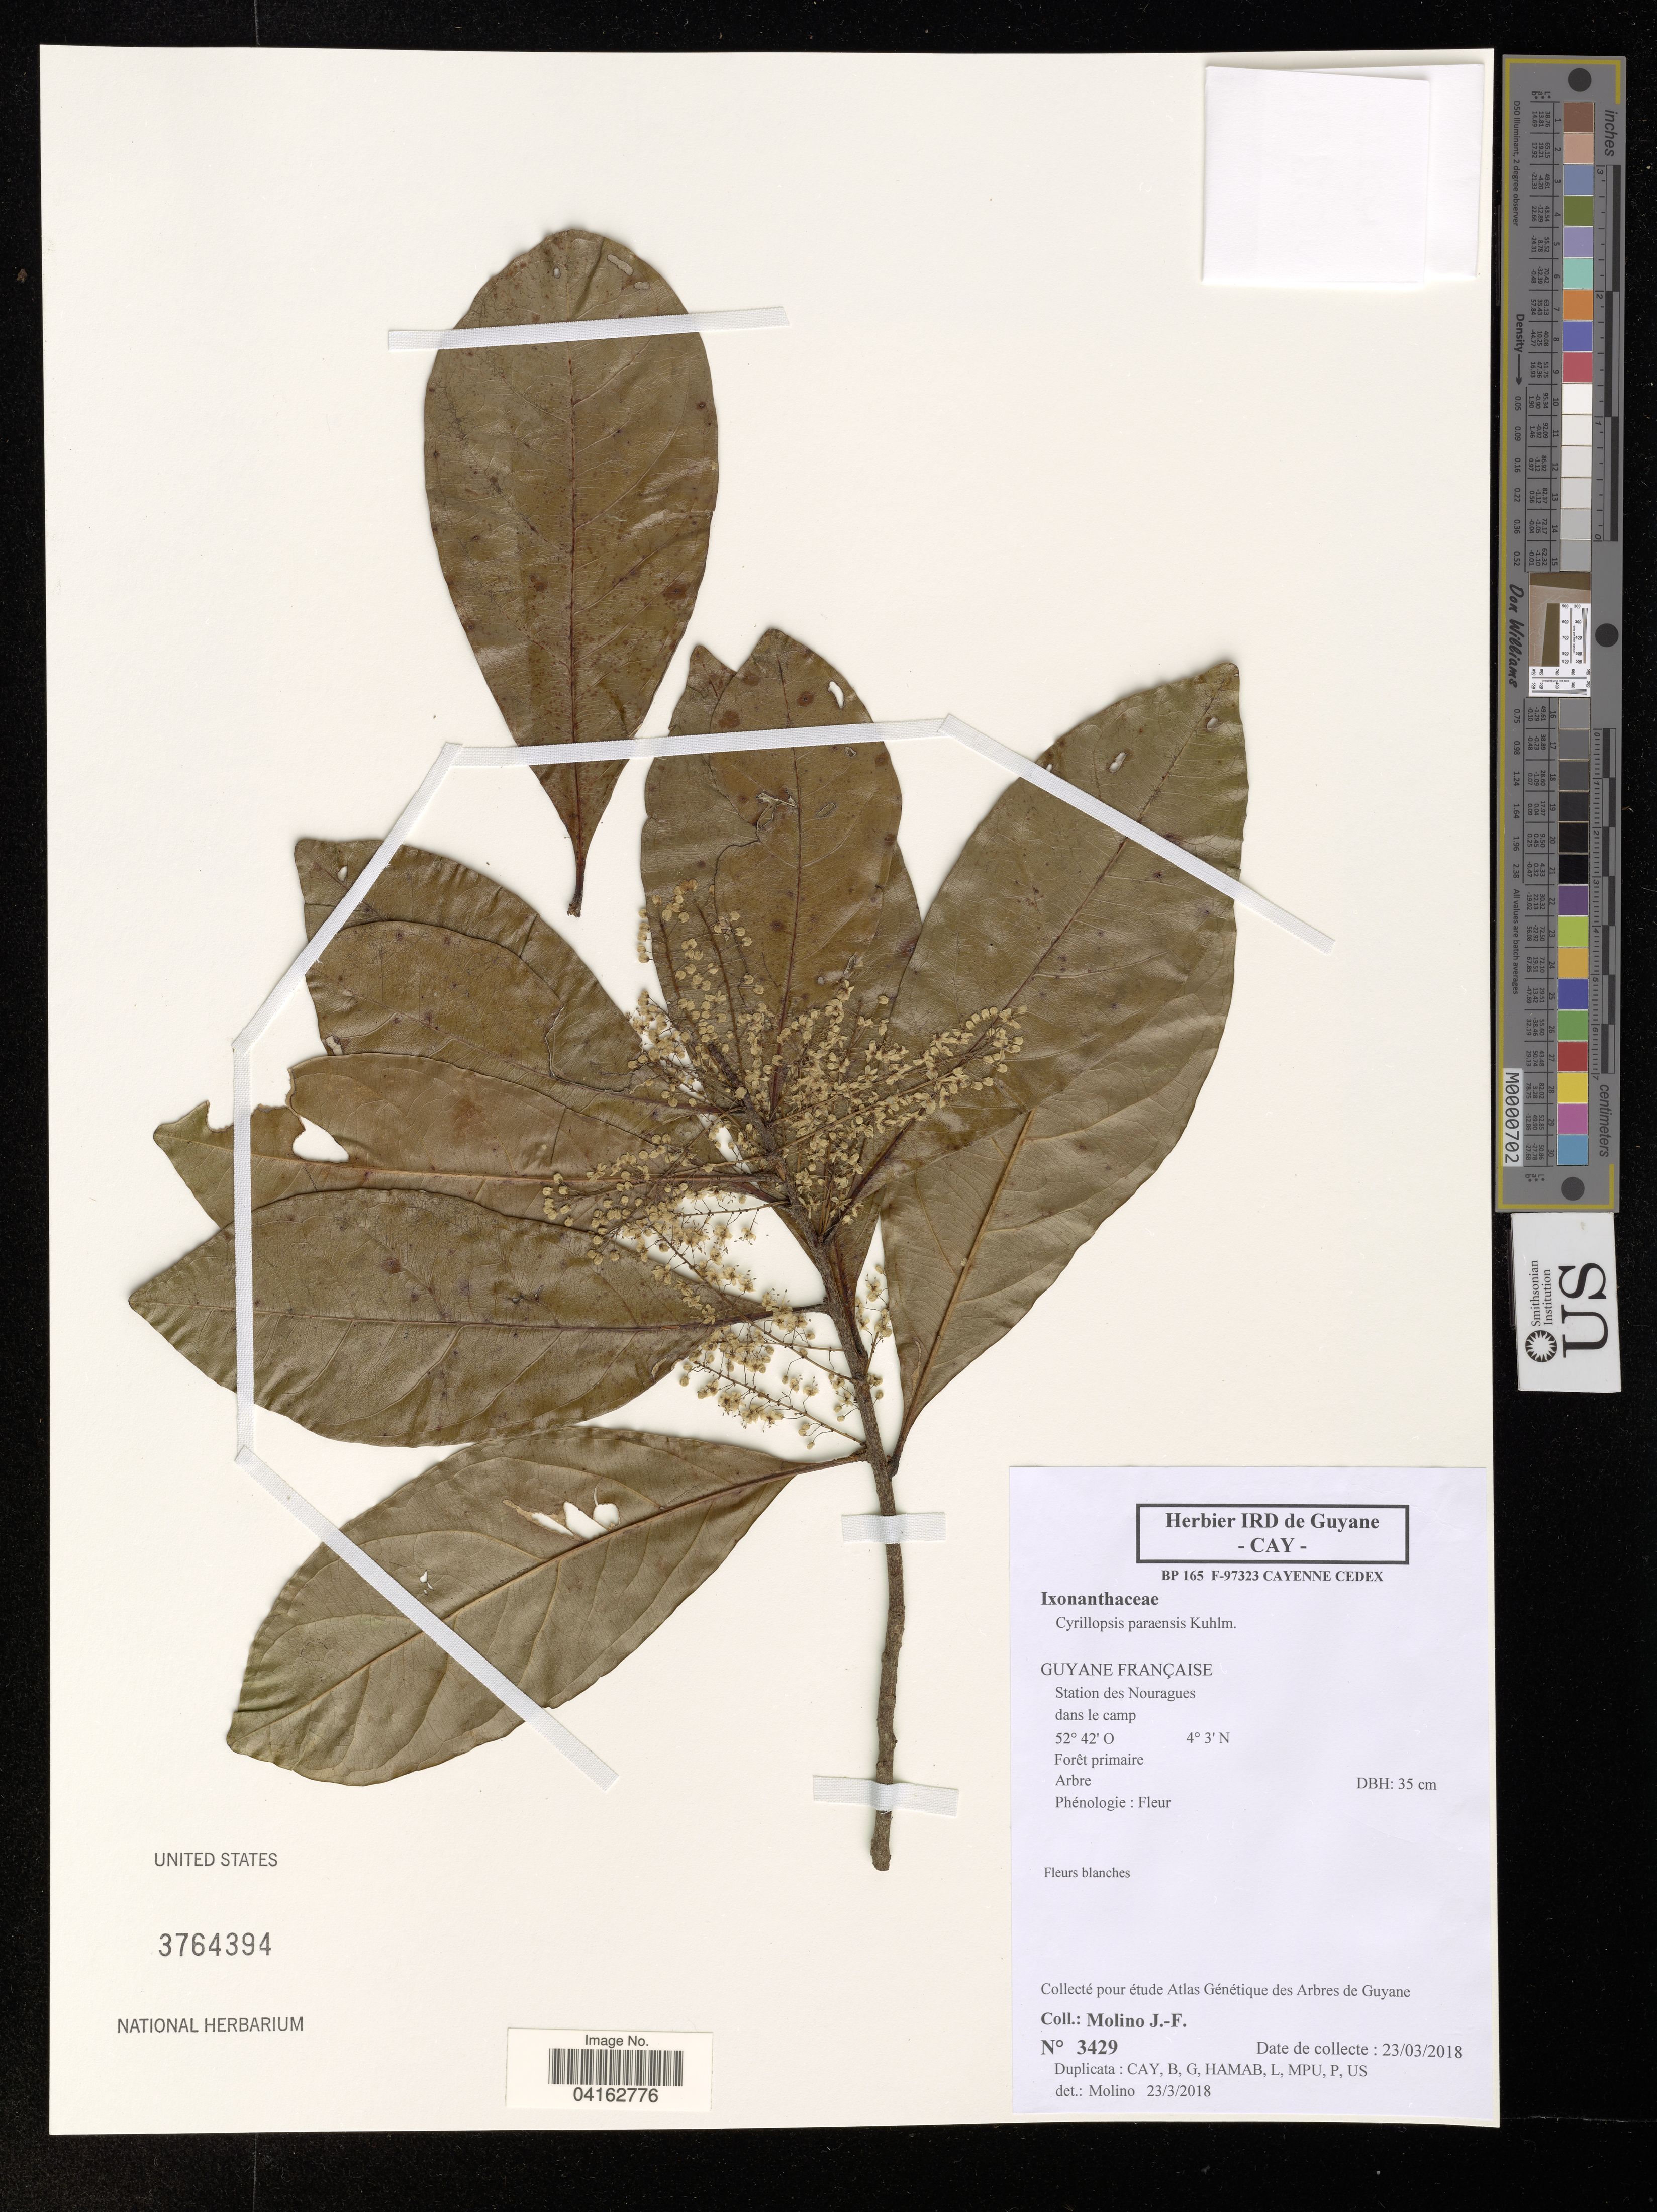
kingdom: Plantae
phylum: Tracheophyta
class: Magnoliopsida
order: Malpighiales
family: Ixonanthaceae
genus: Cyrillopsis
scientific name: Cyrillopsis paraensis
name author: Kuhlm.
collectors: J. Molino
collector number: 3429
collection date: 2018-03-23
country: French Guiana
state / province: Cayenne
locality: Station des Nouragues. Dans le camp.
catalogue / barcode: US 3764394